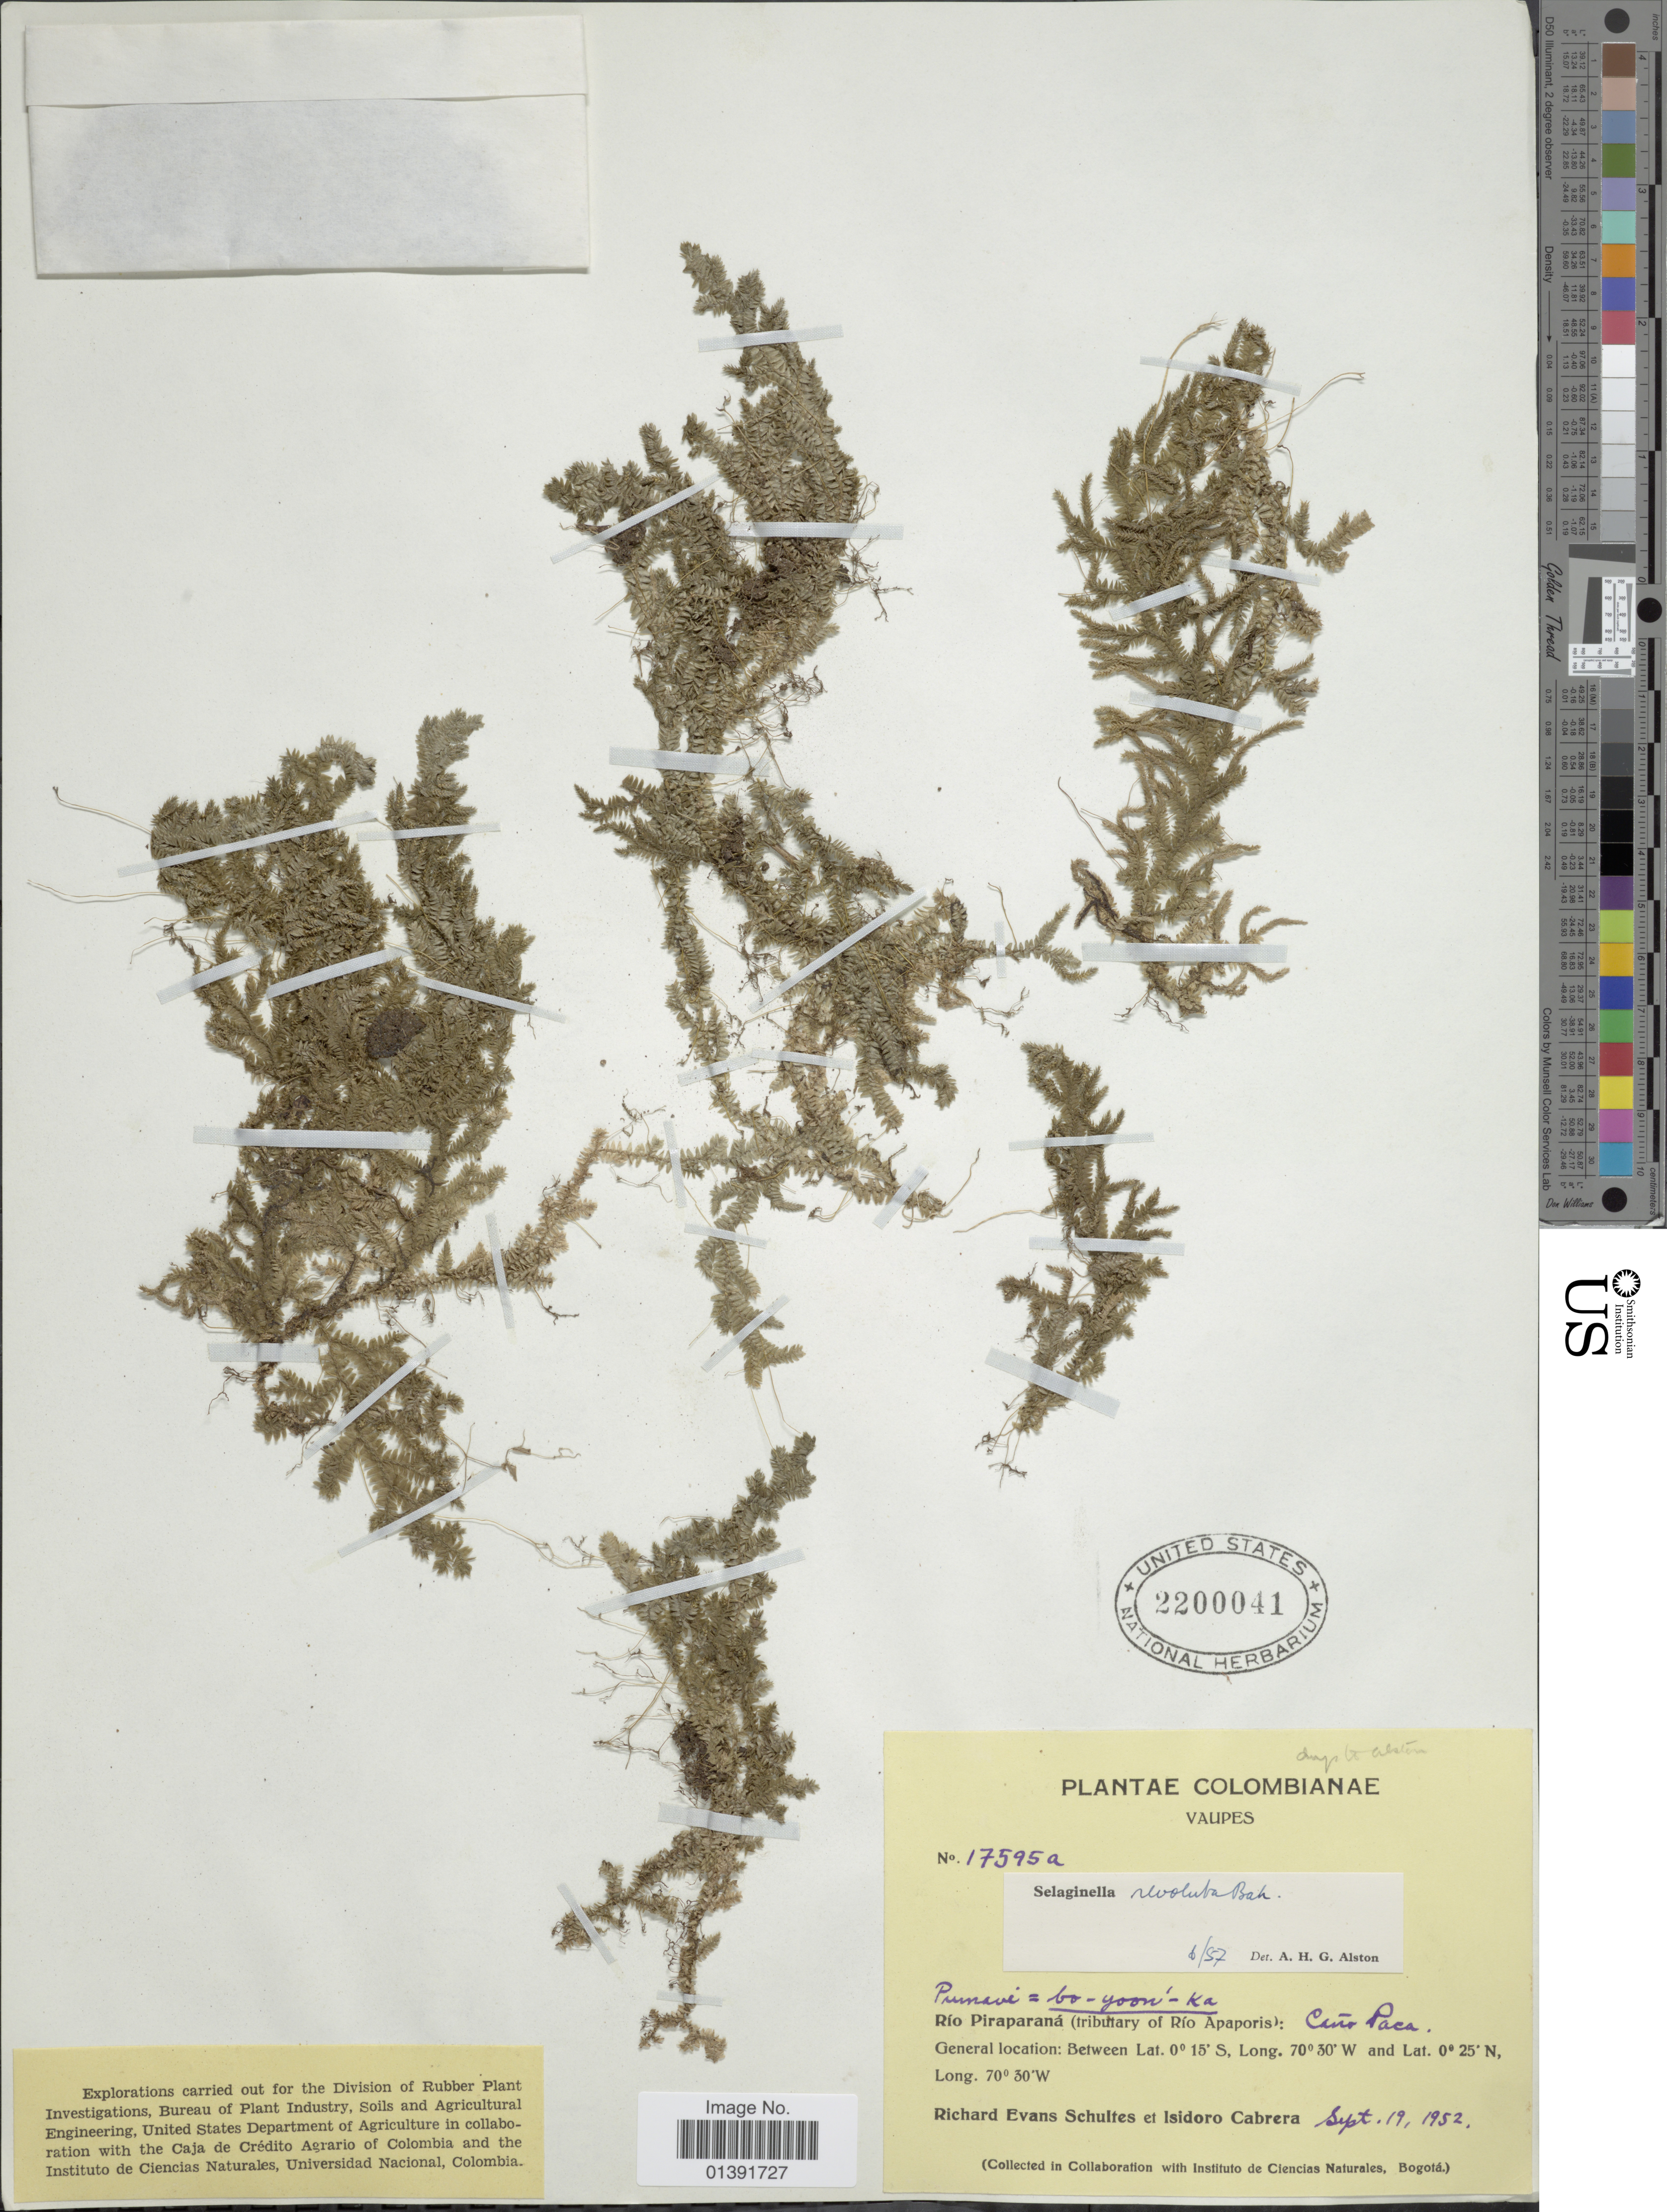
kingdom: Plantae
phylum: Tracheophyta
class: Lycopodiopsida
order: Selaginellales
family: Selaginellaceae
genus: Selaginella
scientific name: Selaginella revoluta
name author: Baker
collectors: R. E. Schultes & I. Cabrera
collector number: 17595a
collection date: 1952-09-19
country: Colombia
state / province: Vaupés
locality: Rio Piraparaná (tributary of Rio Apaporis)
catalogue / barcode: US 2200041